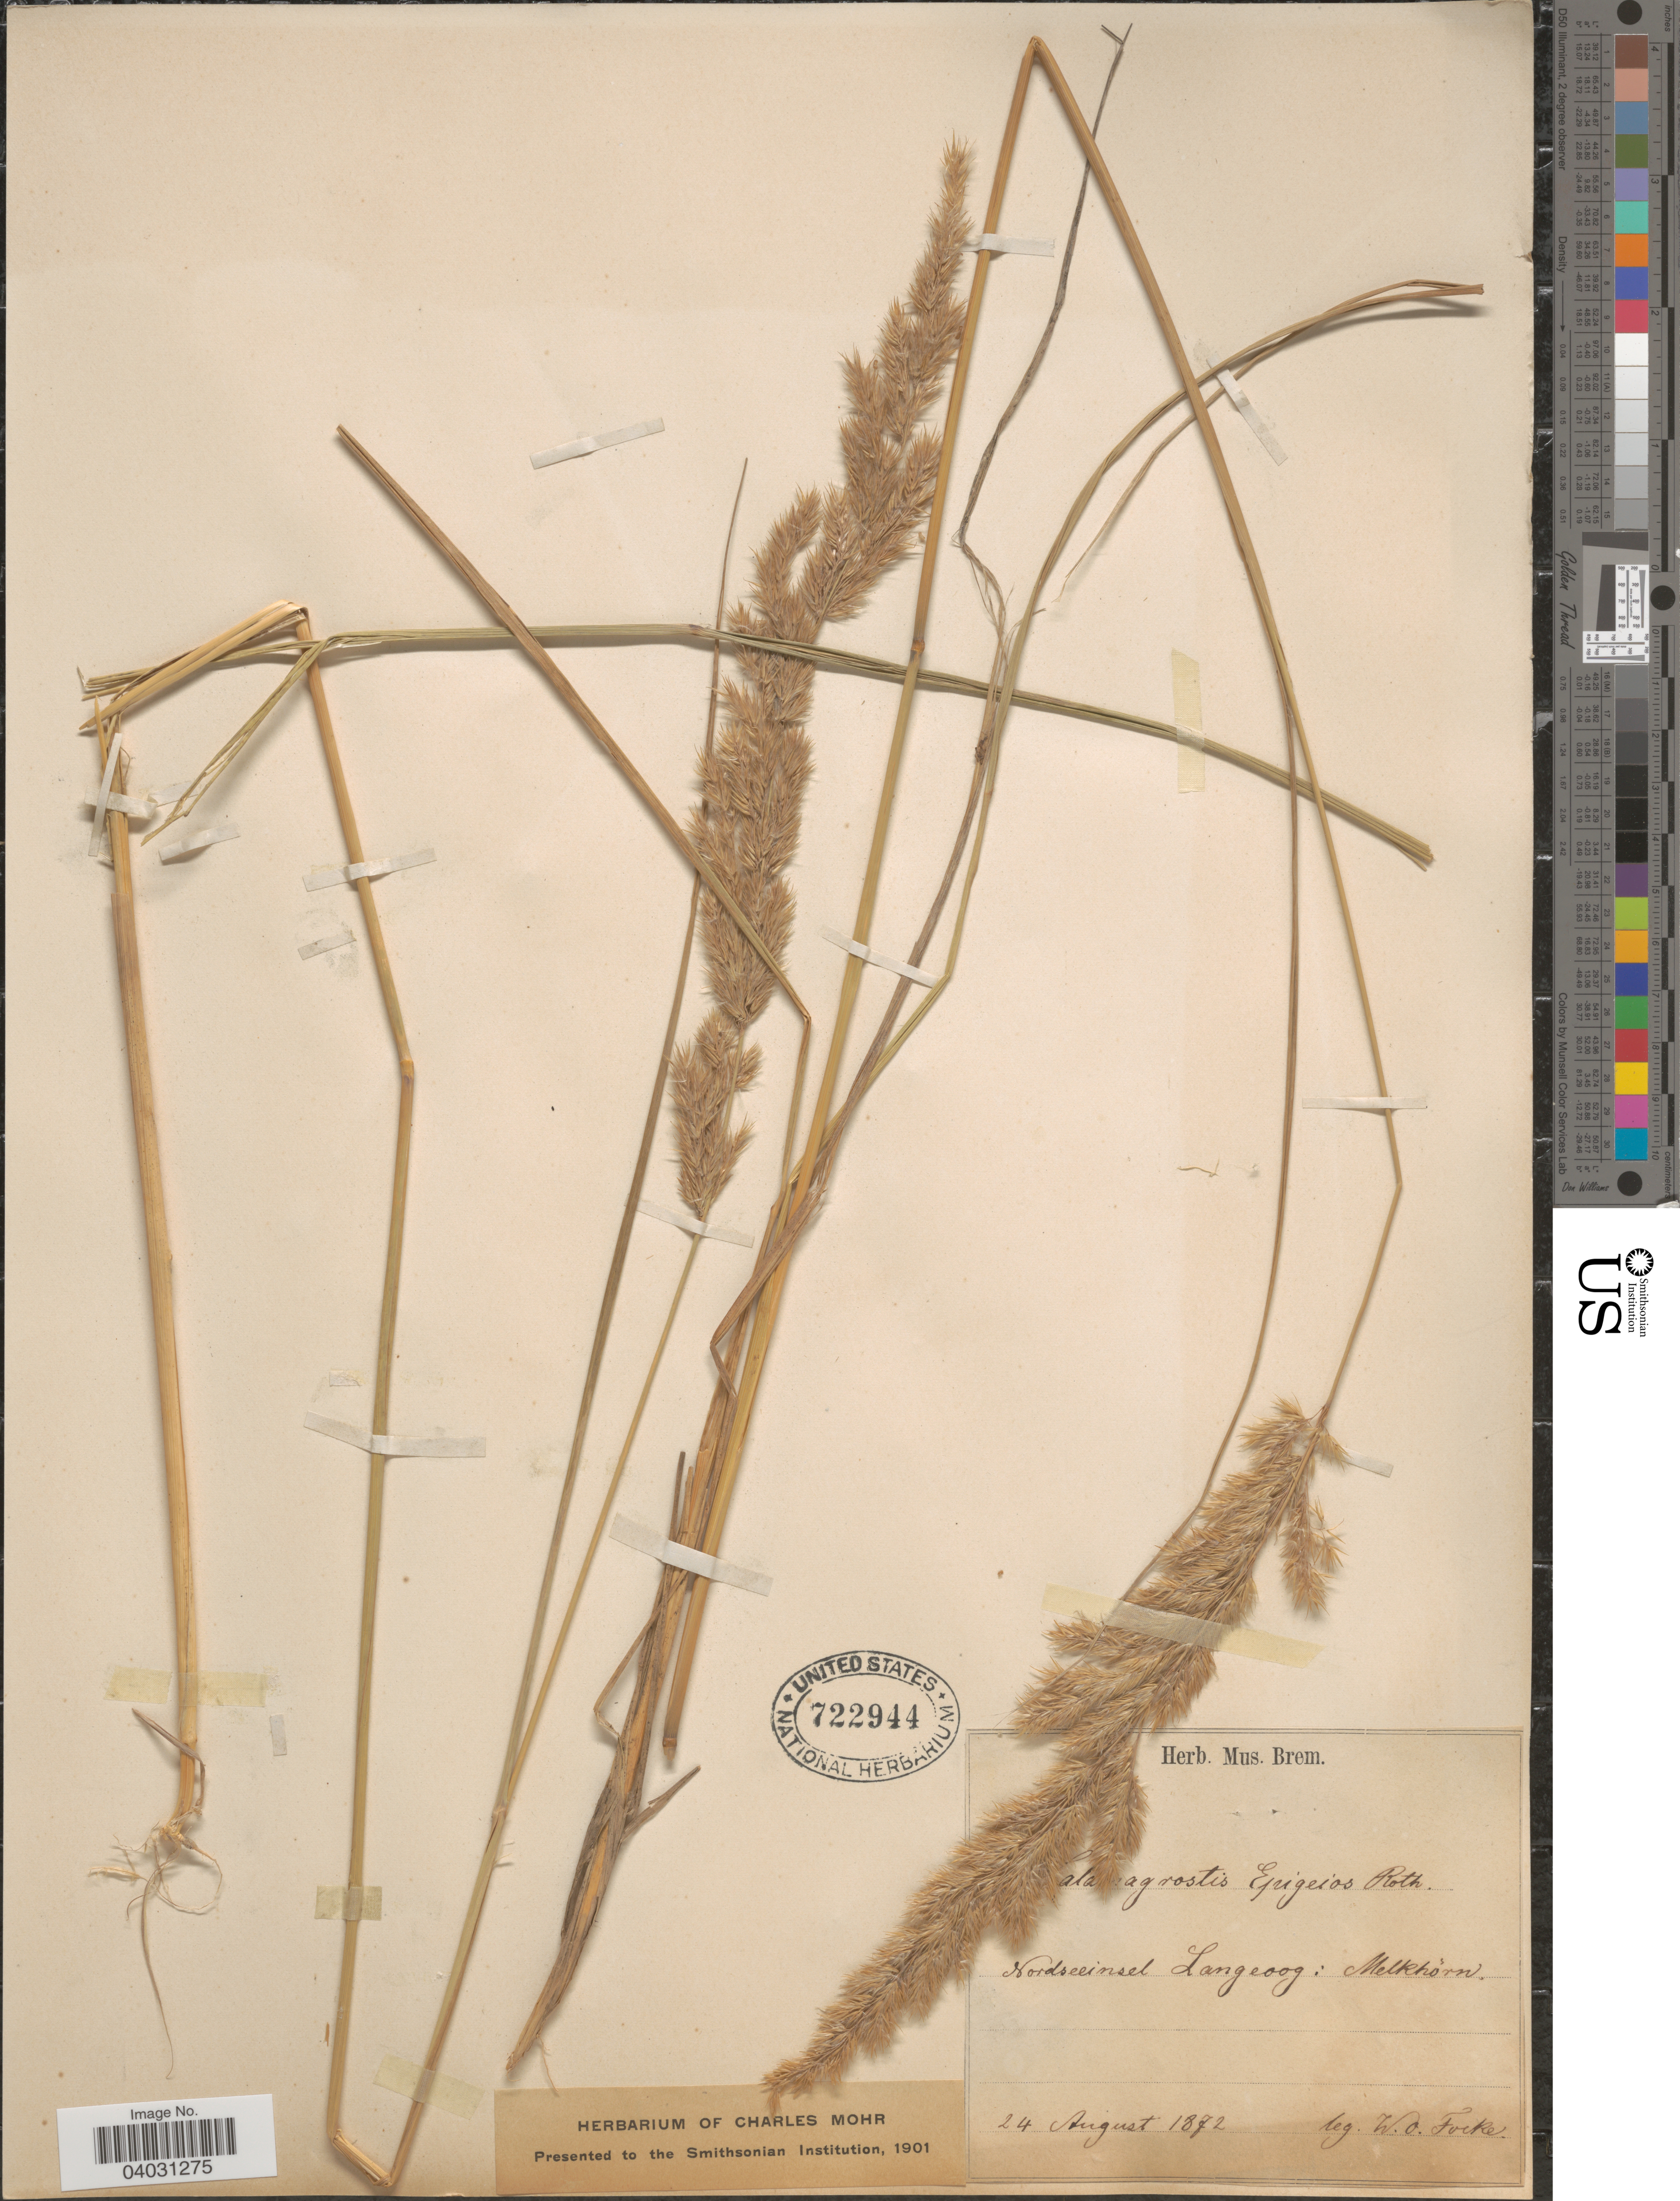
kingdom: Plantae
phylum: Tracheophyta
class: Liliopsida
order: Poales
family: Poaceae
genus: Calamagrostis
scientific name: Calamagrostis epigeios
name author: (L.) Roth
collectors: W. O. Focke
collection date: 1872-08-24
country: Germany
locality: Nordseeinsel Langeoog: Melkhõrn.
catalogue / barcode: US 722944